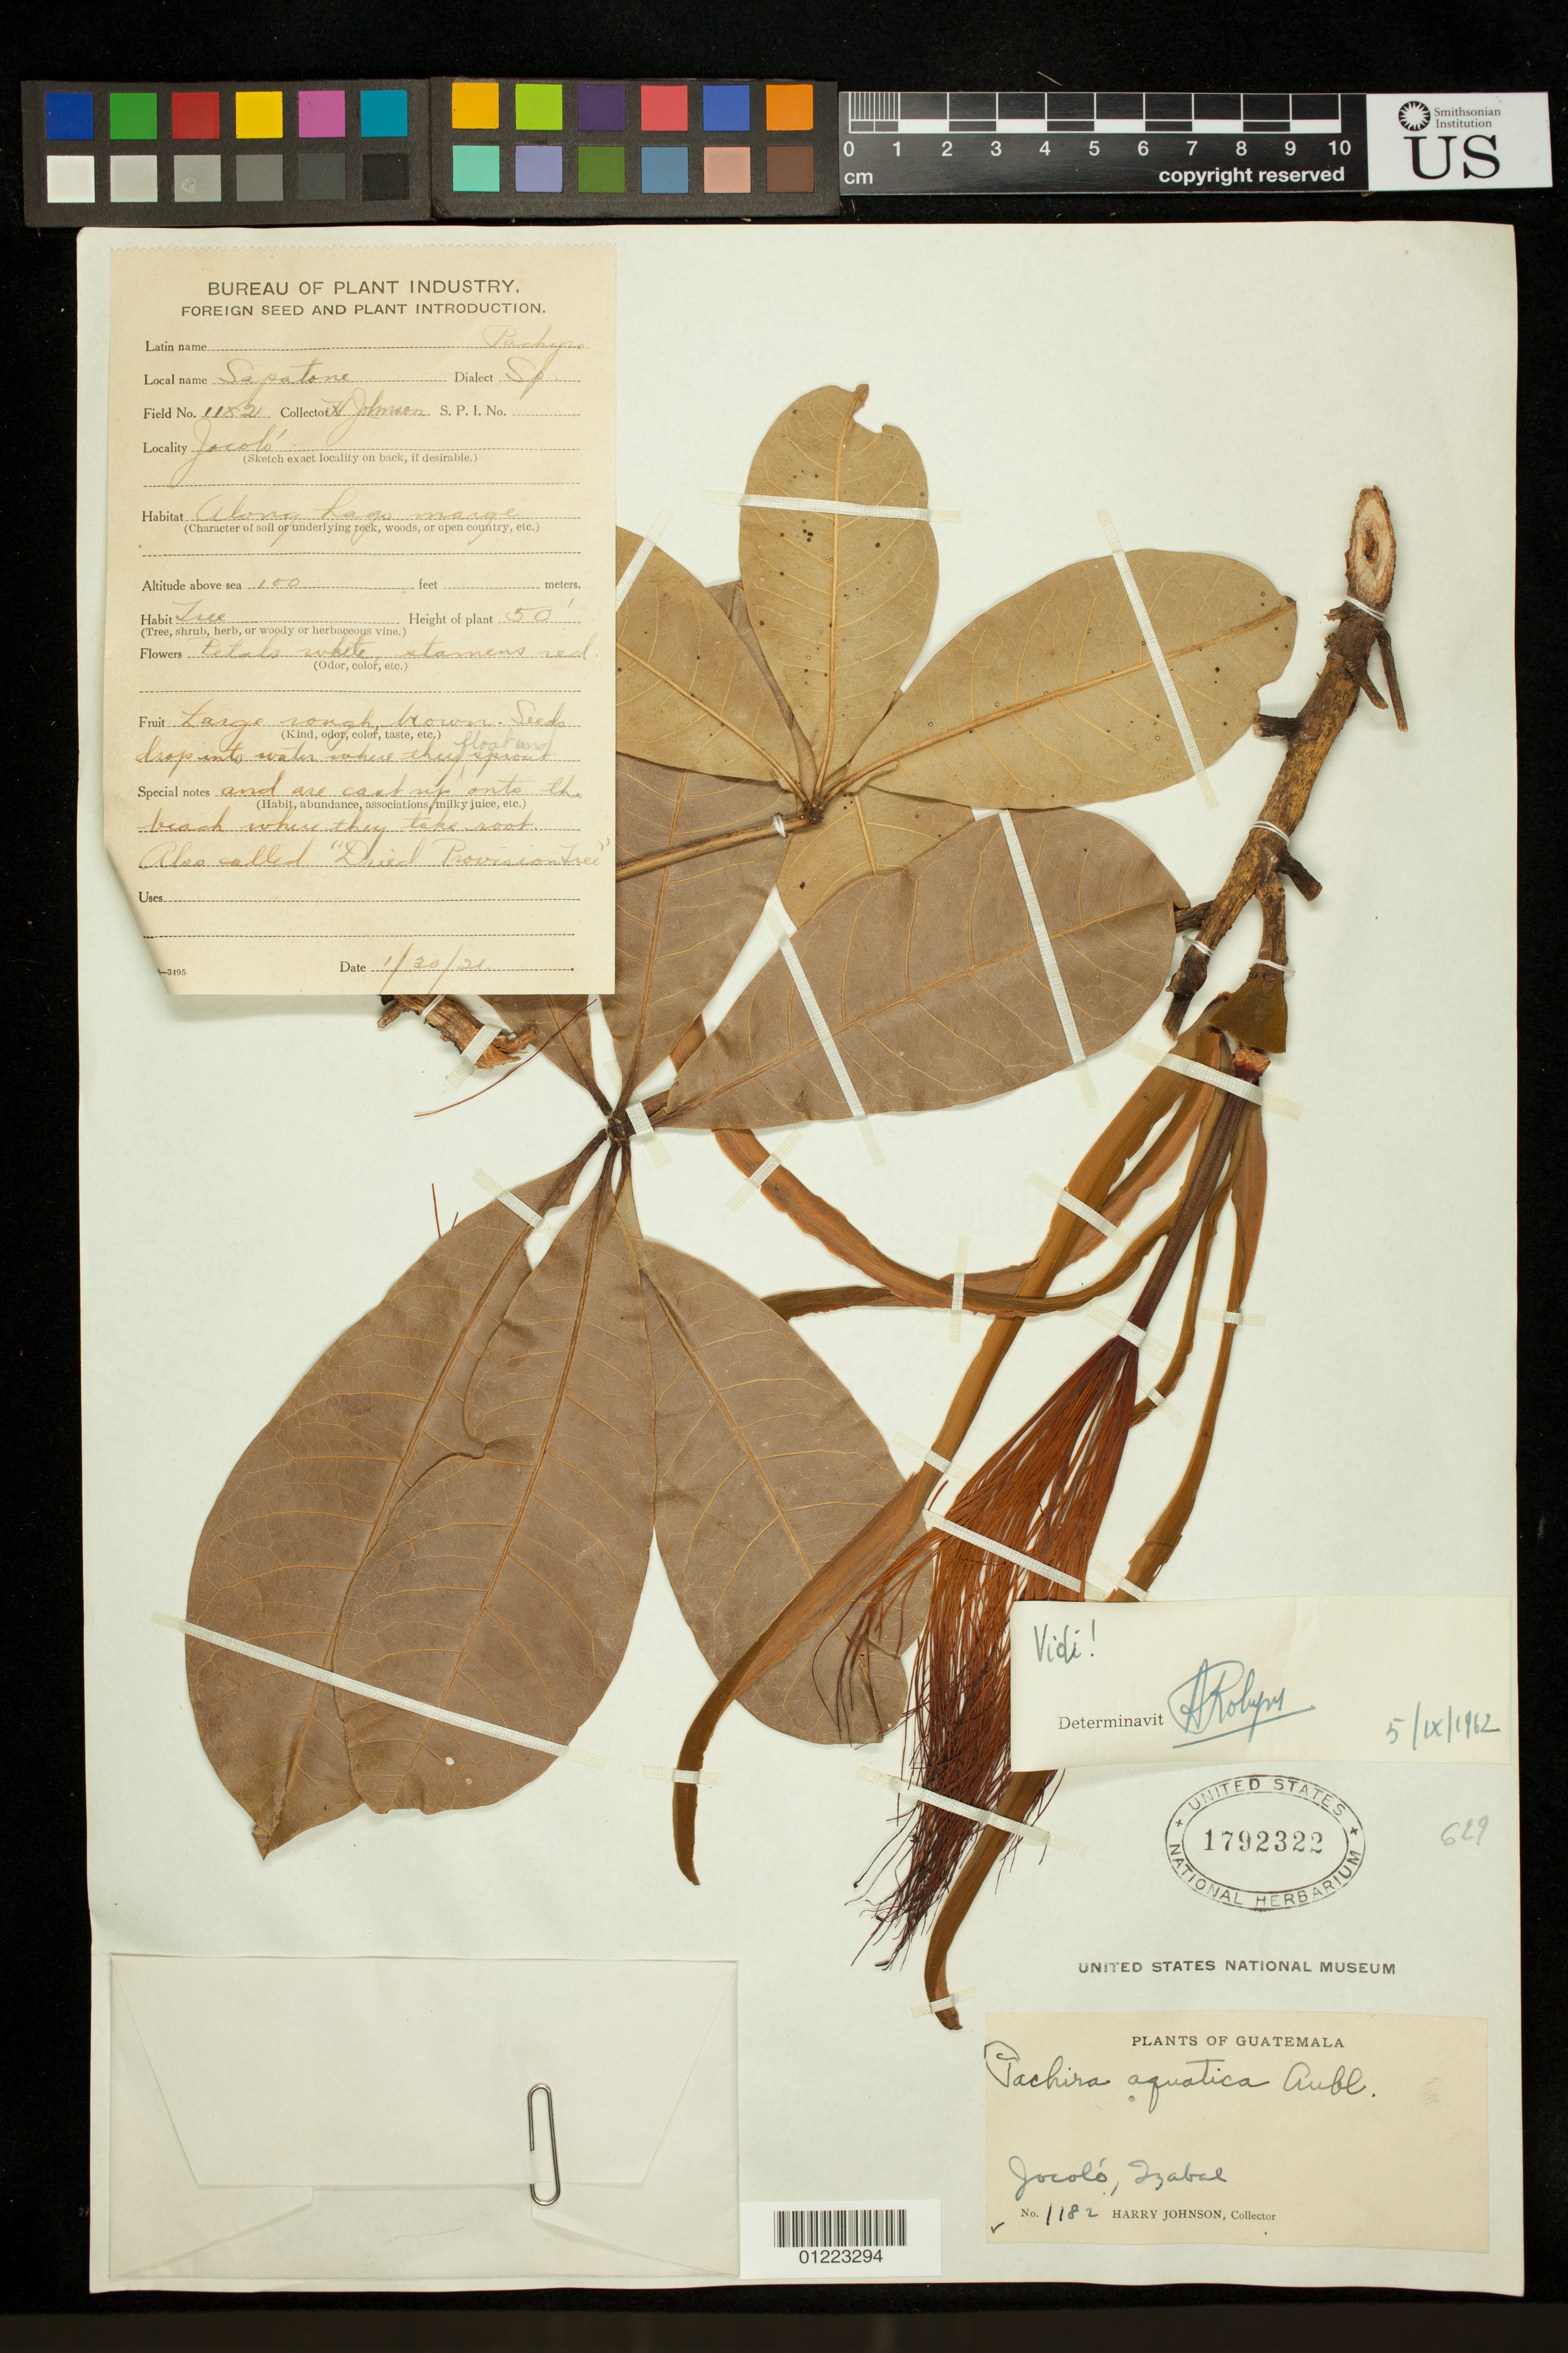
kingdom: Plantae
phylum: Tracheophyta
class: Magnoliopsida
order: Malvales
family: Malvaceae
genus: Pachira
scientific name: Pachira aquatica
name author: Aubl.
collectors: H. L. Johnson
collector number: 1182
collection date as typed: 1/30/1921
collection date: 1921-01-30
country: Guatemala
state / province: Izabal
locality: Jocoló, Izabal. Along Lago marge.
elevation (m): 30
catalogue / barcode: US 1792322